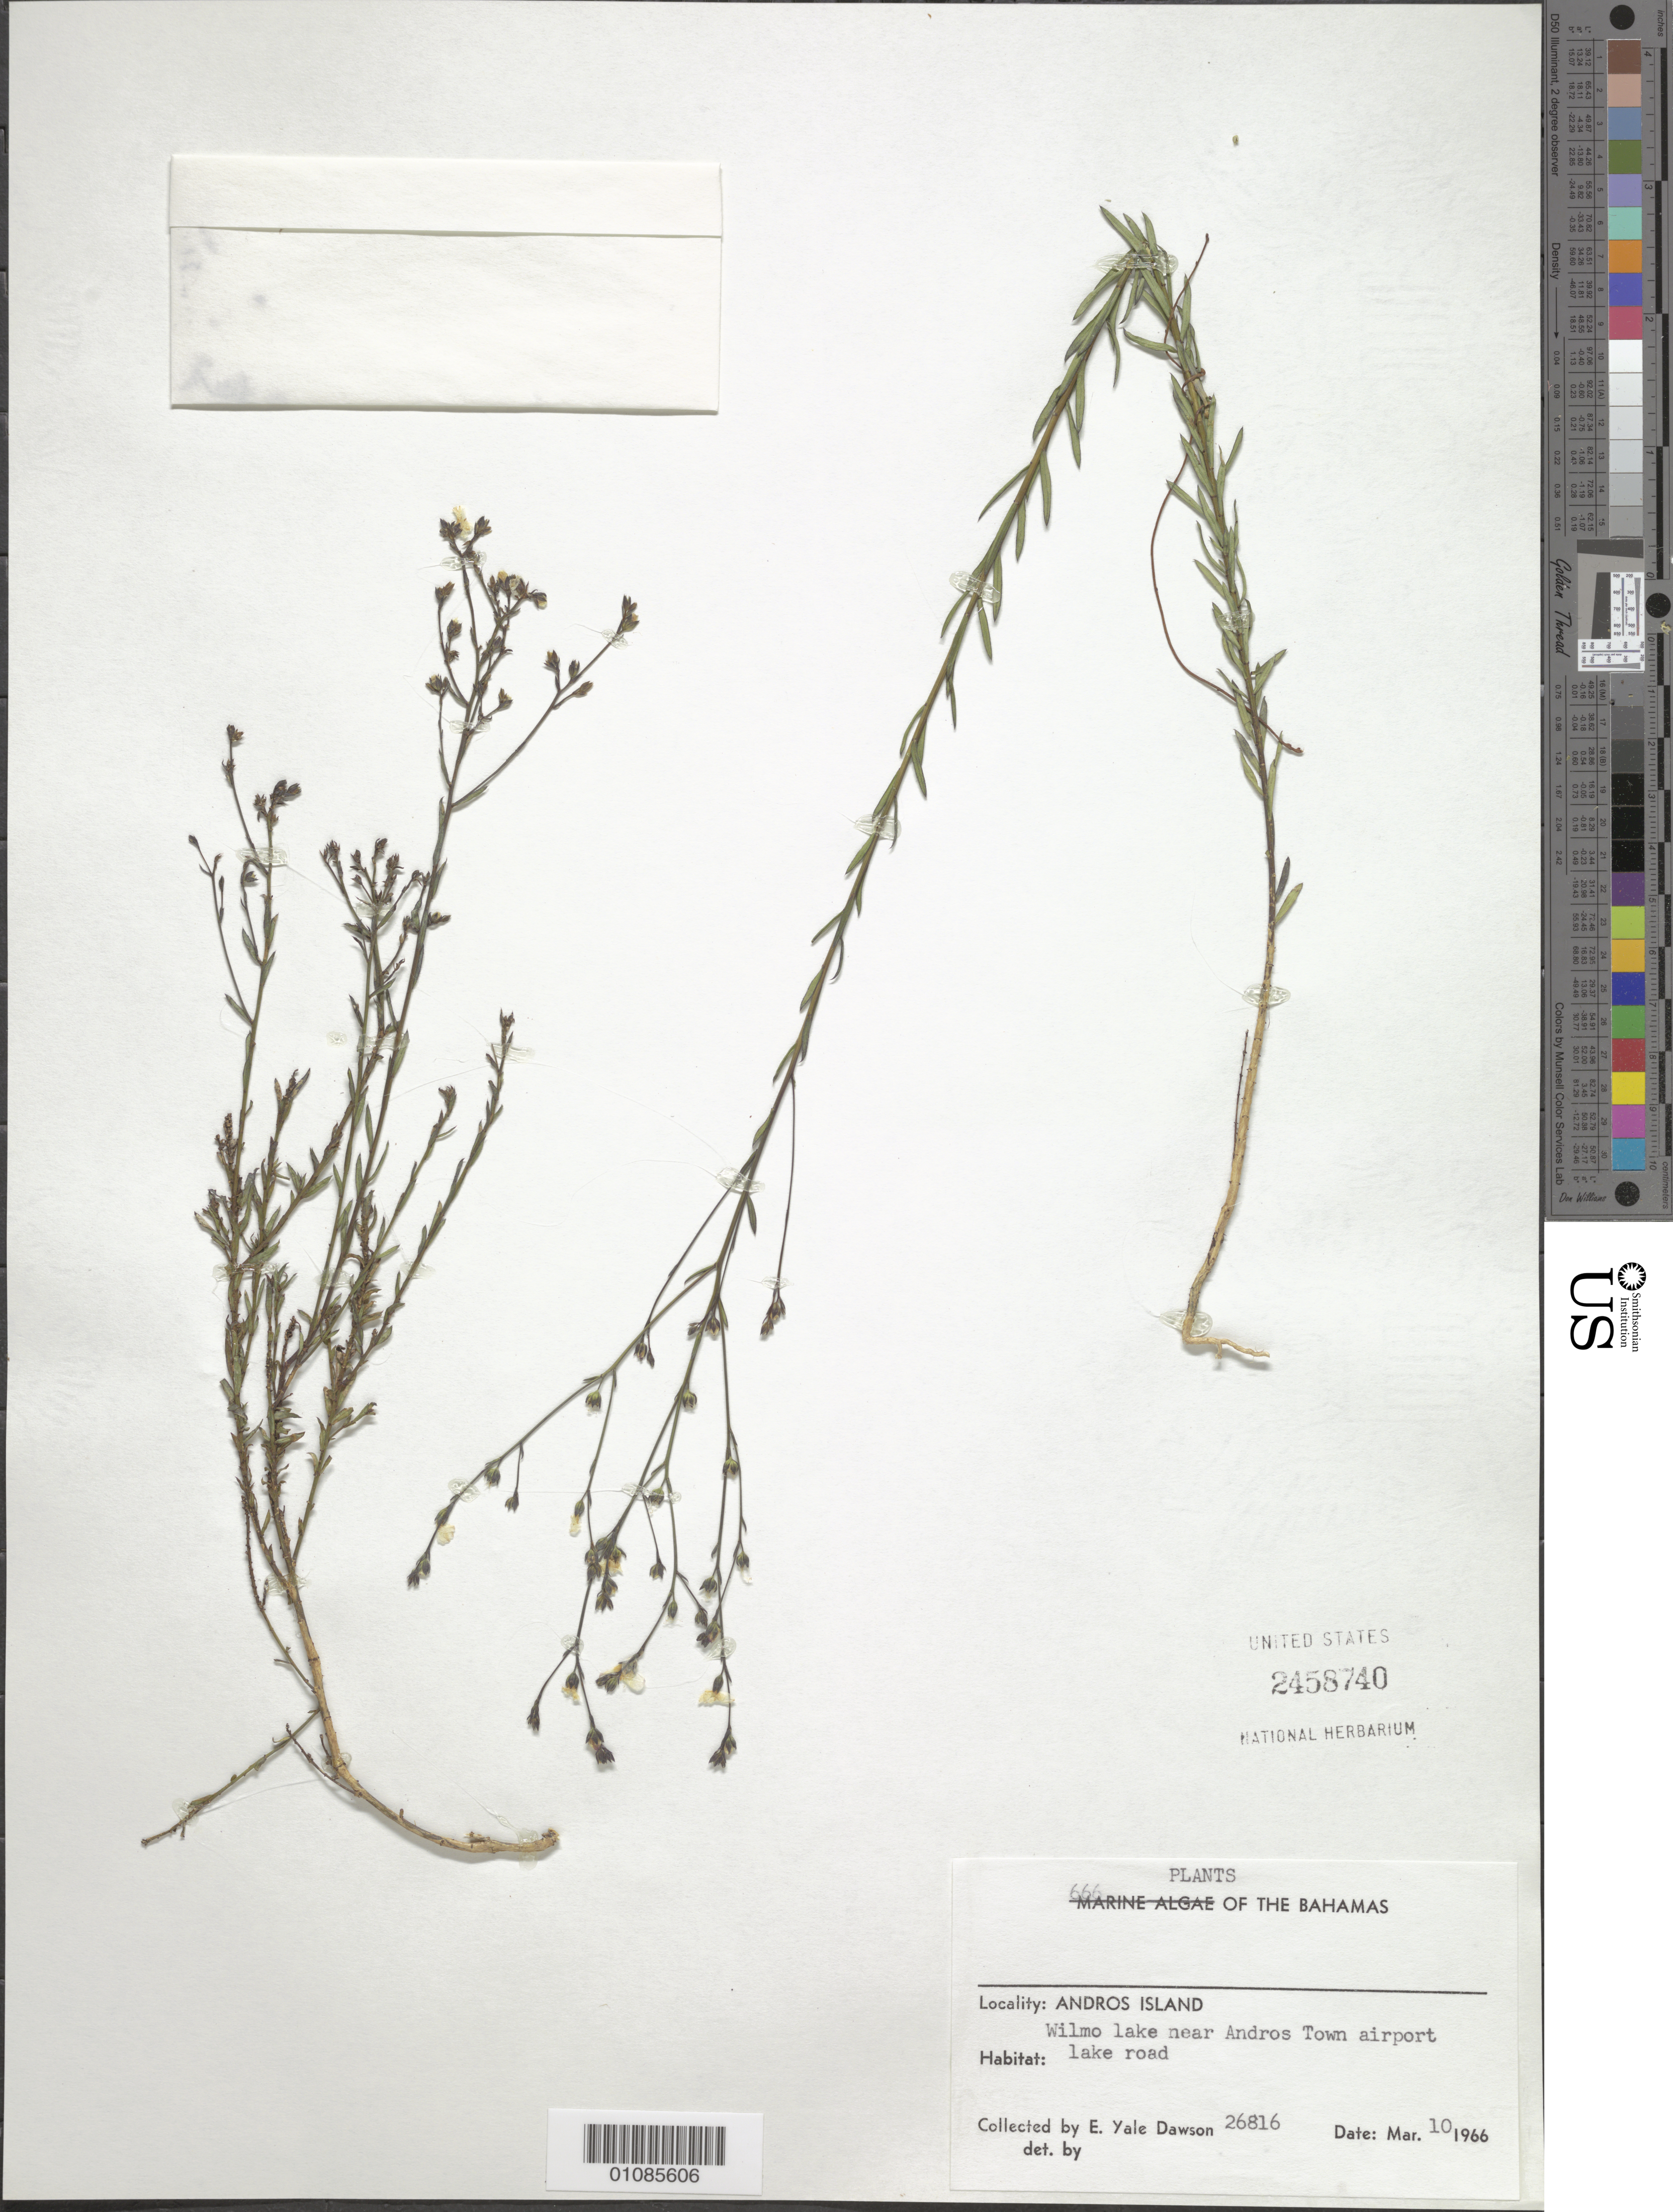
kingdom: Plantae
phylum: Tracheophyta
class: Magnoliopsida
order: Malpighiales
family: Linaceae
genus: Linum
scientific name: Linum bahamense f. bahamense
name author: Northr.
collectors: E. Y. Dawson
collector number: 26816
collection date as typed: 10 Mar 1966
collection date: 1966-03-10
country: Bahamas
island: Andros I.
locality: wilmo lake near andros town airport lake road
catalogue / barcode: US 2458740